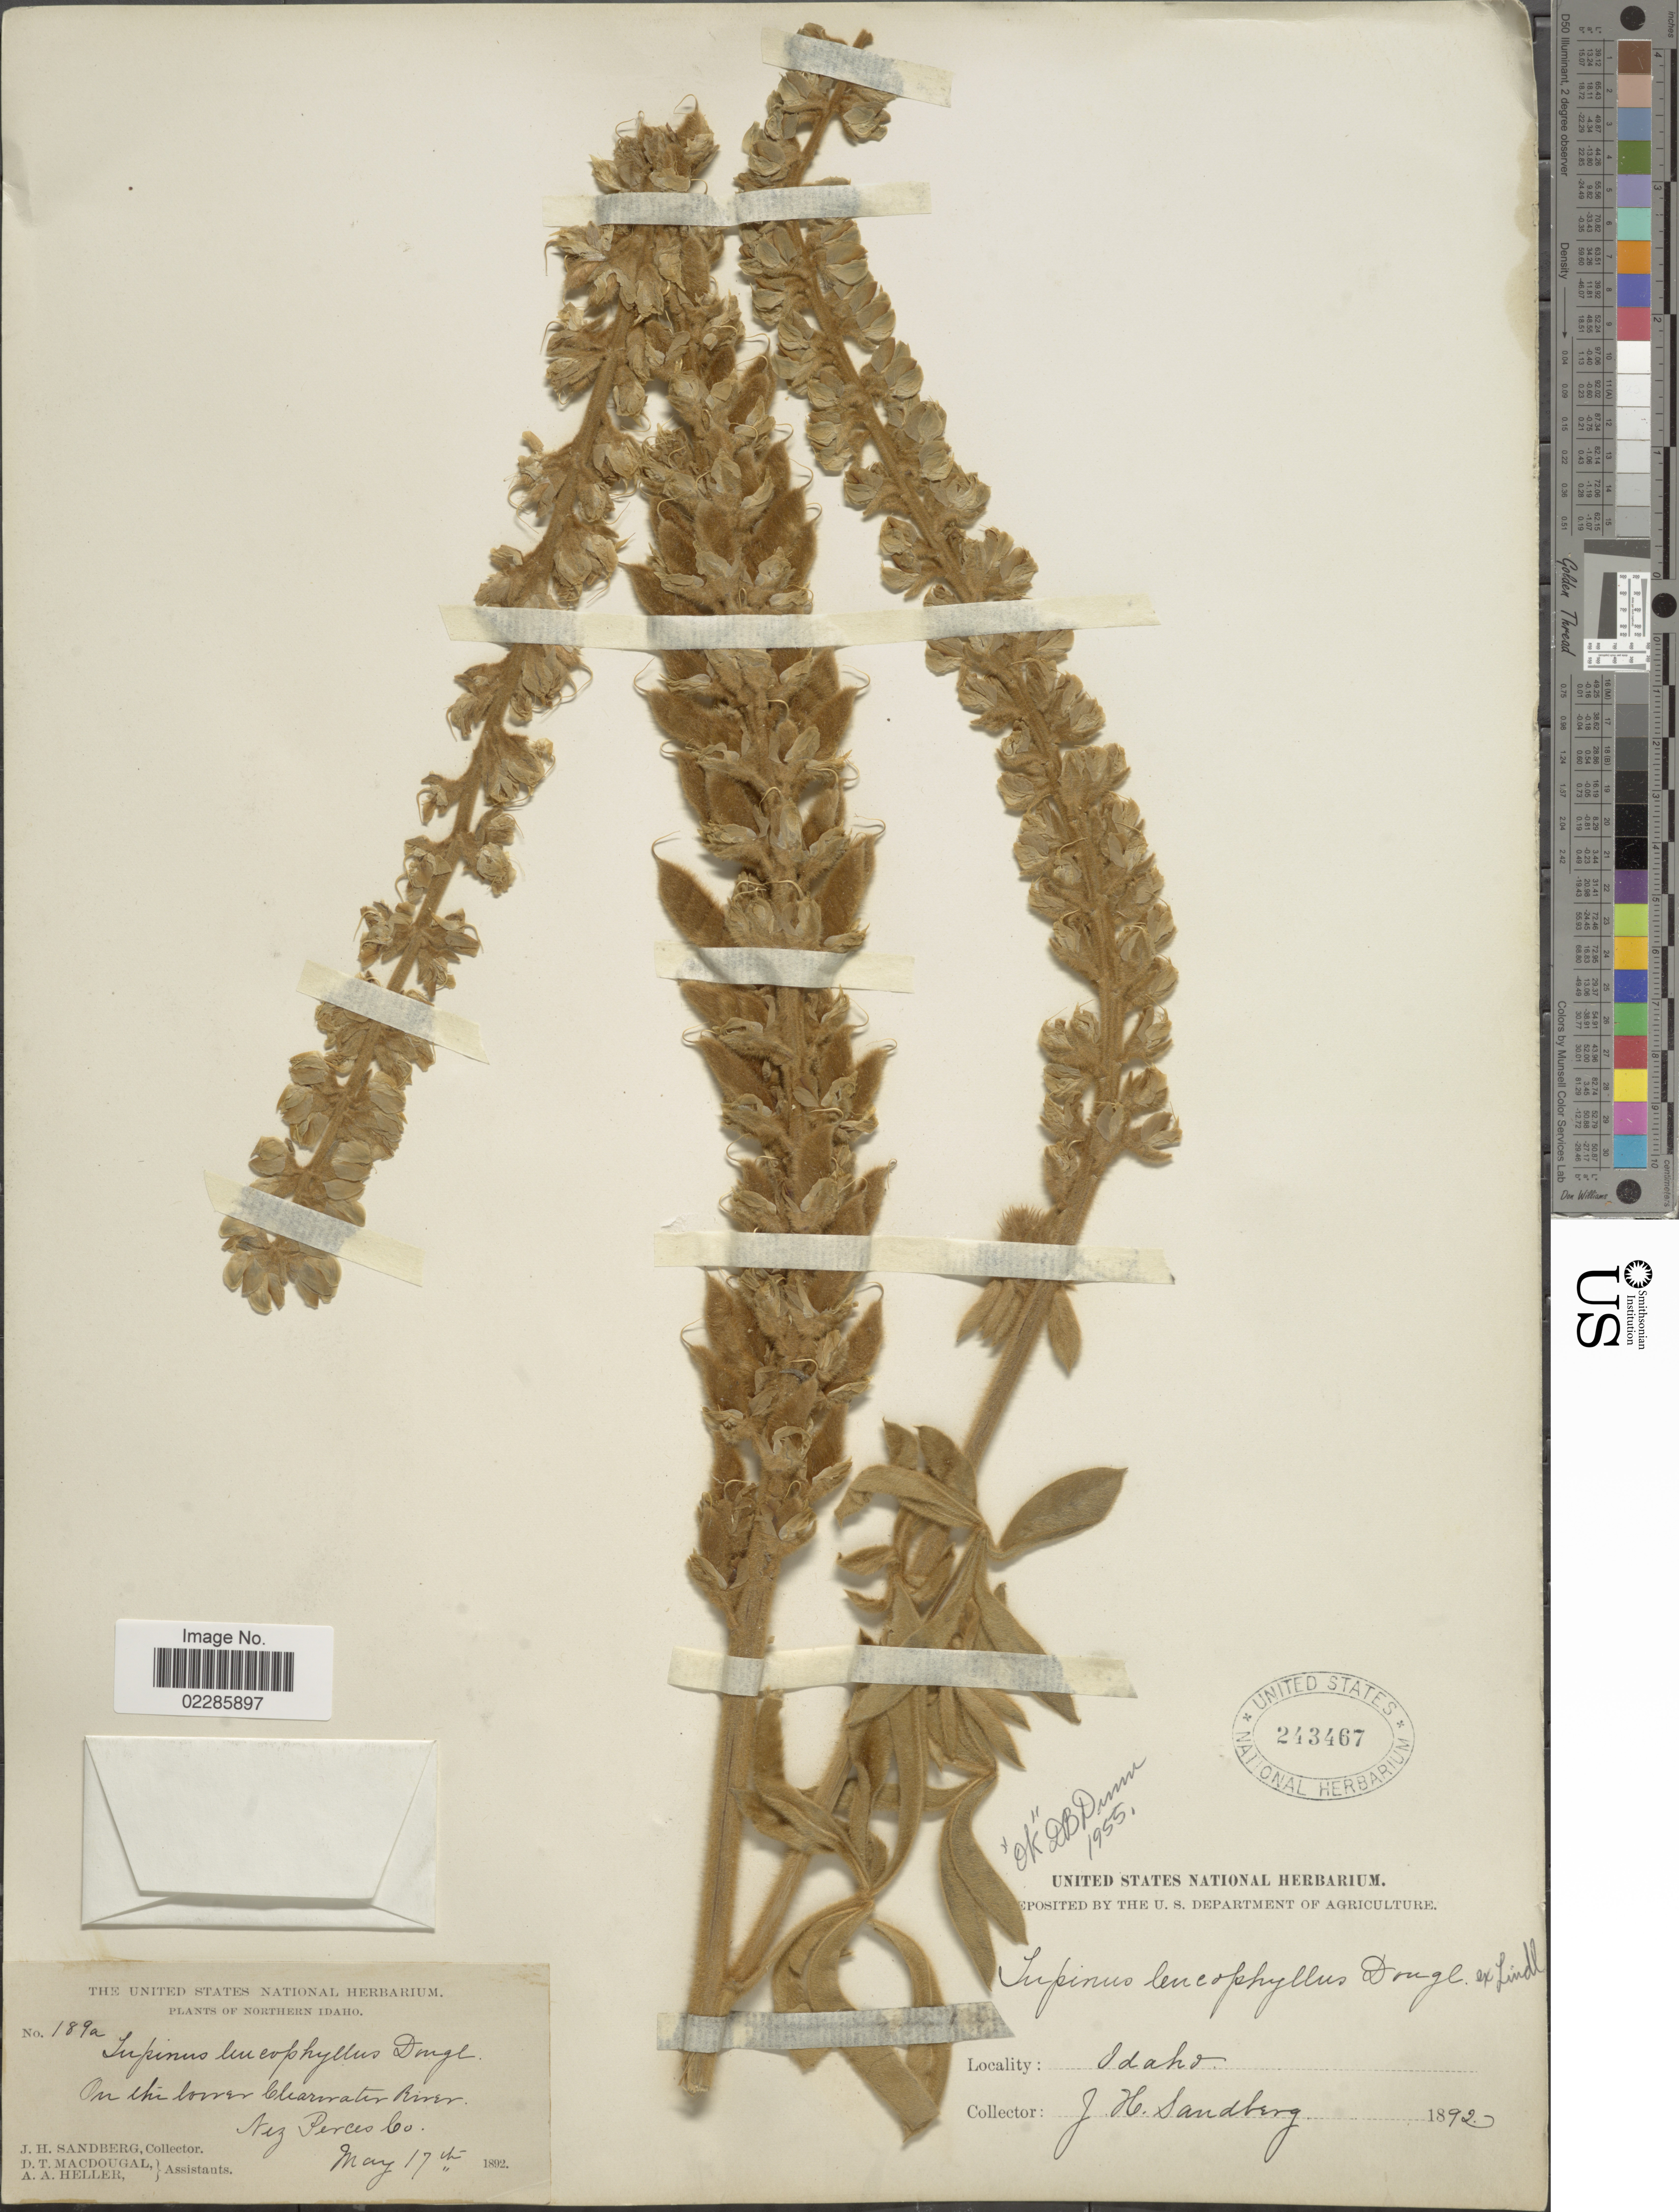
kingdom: Plantae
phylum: Tracheophyta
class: Magnoliopsida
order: Fabales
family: Fabaceae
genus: Lupinus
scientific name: Lupinus leucophyllus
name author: Douglas ex Lindl.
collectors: J. H. Sandberg, D. T. MacDougal & A. A. Heller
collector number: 189a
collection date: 1892-05-17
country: United States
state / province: Idaho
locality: Northern Idaho, On the lower Clearwater River, Nez Perces Co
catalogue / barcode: US 243467